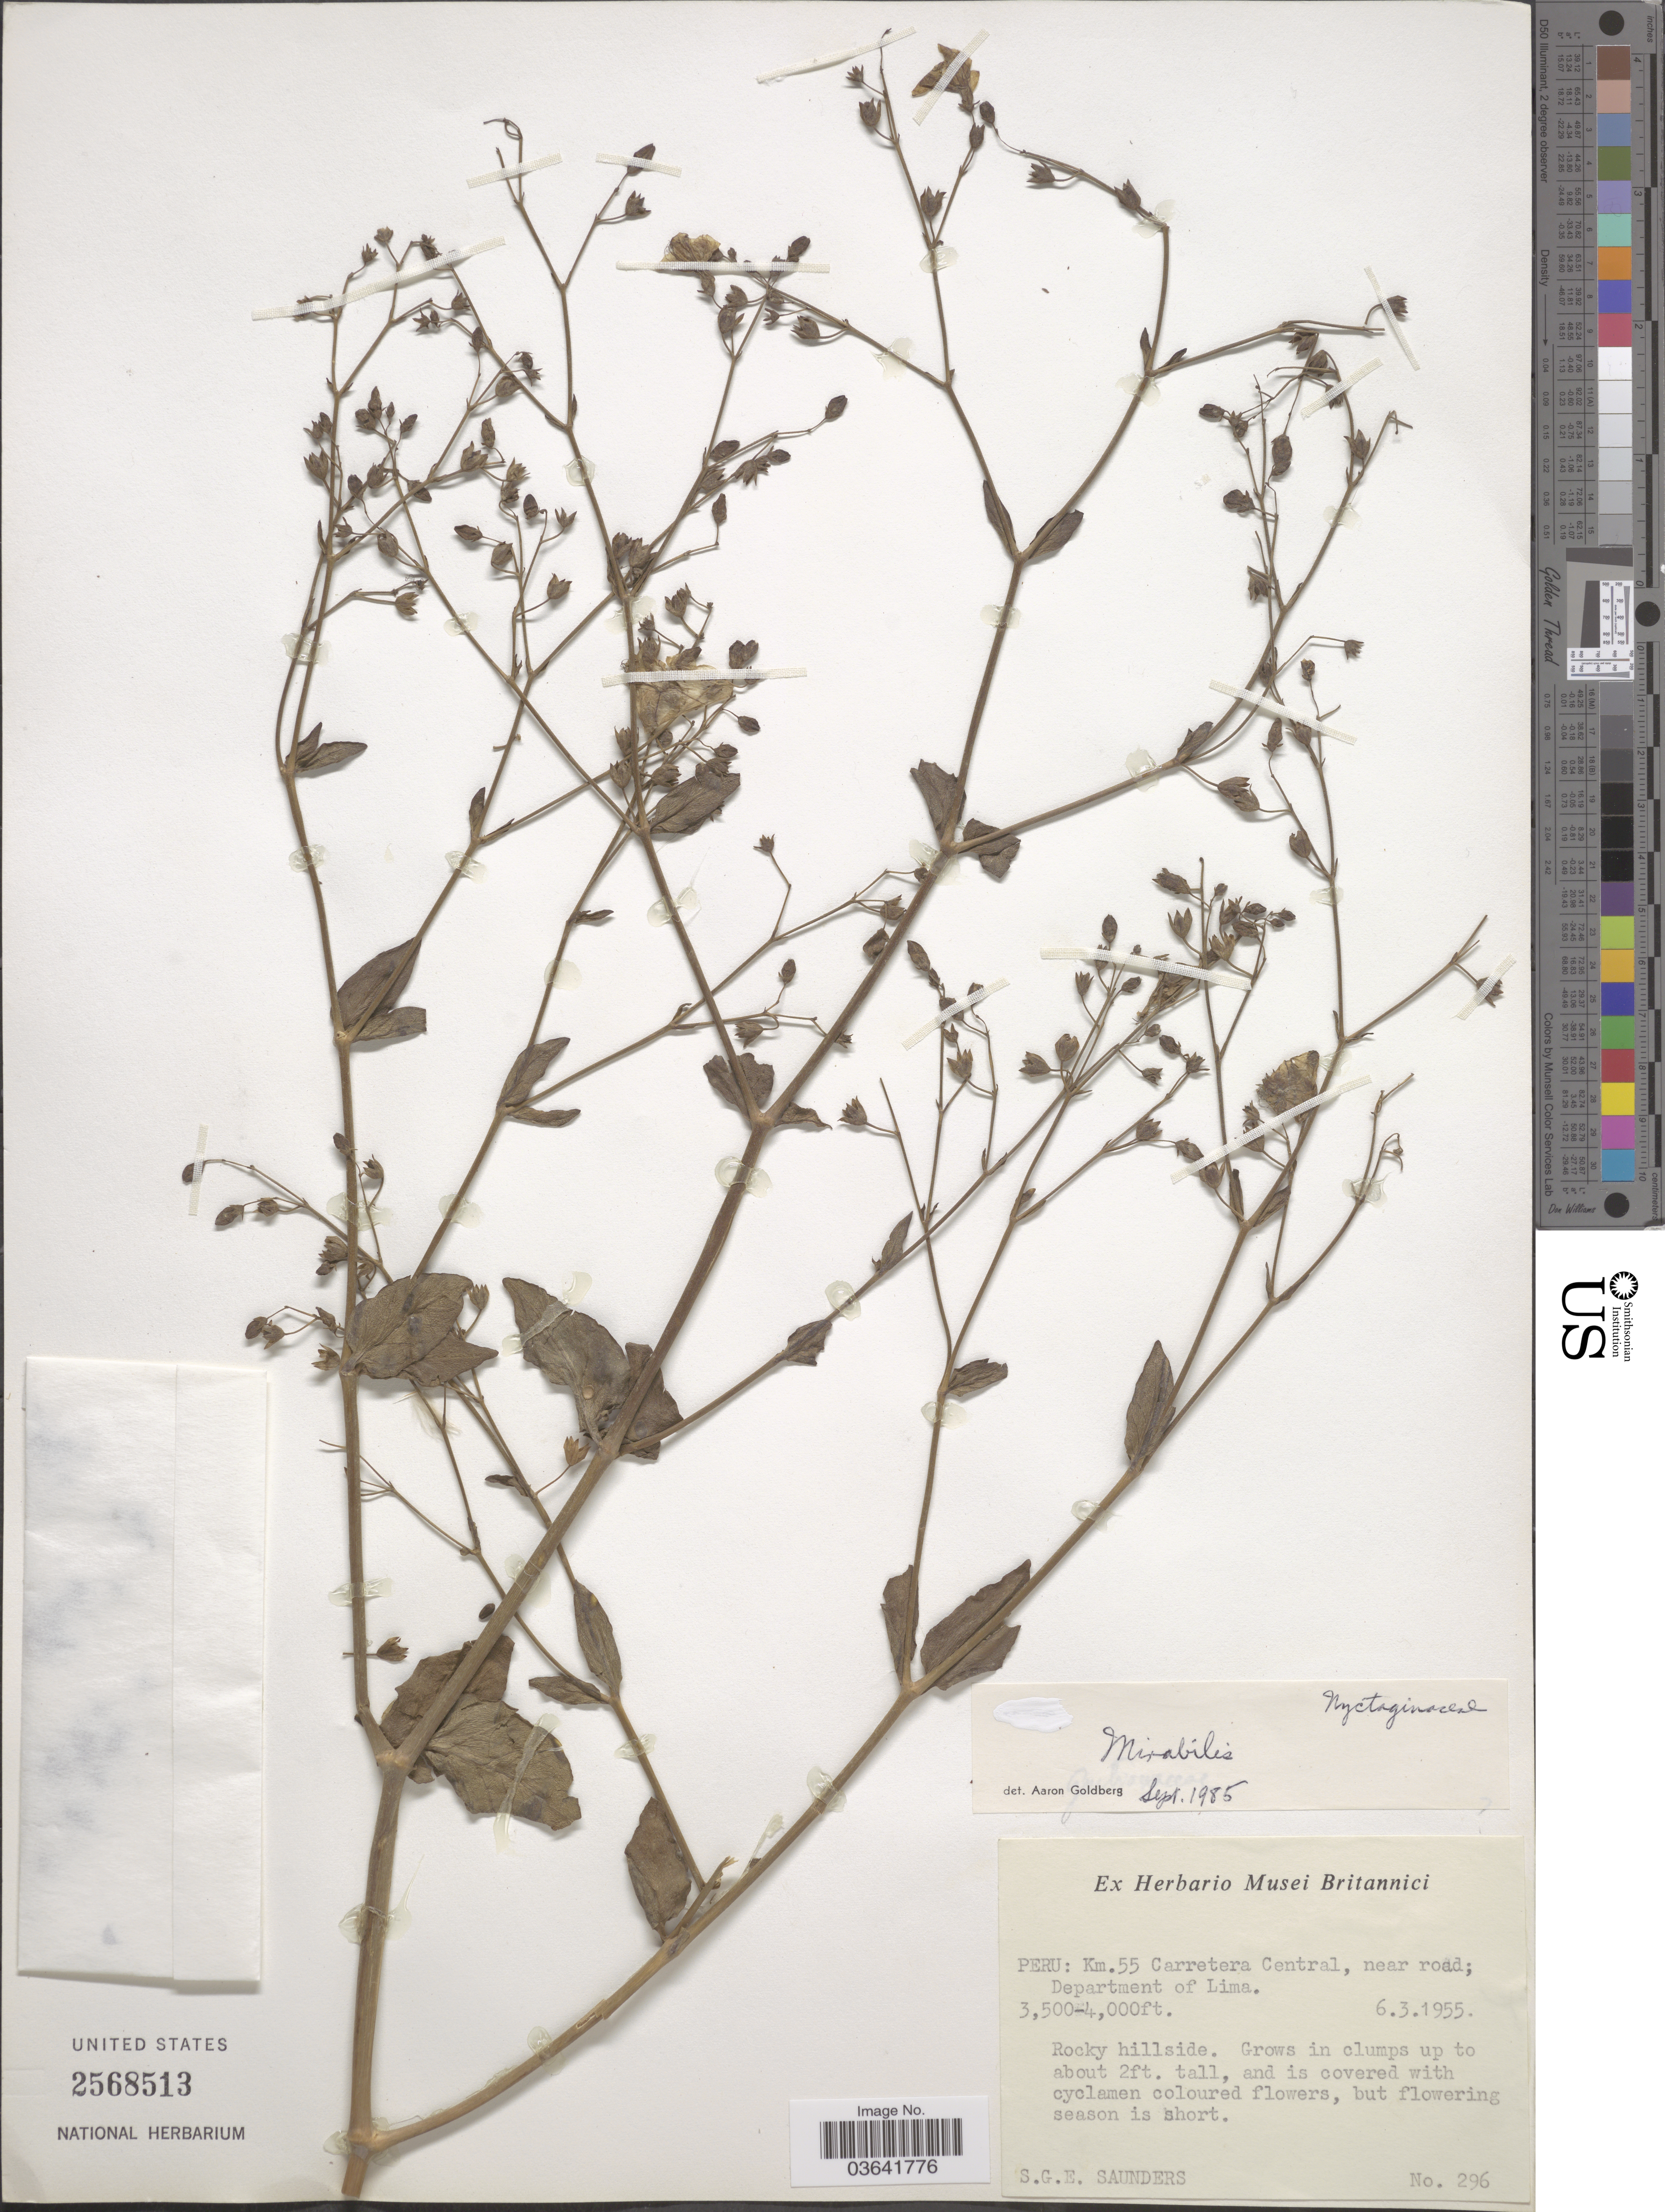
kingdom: Plantae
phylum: Tracheophyta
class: Magnoliopsida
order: Caryophyllales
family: Nyctaginaceae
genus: Mirabilis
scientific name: Mirabilis sp.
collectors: S. G. E. Saunders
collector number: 296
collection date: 1955-03-06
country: Peru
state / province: Lima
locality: Km. 55 Carretera Central, near road; Department of Lima.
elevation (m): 1067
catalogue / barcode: US 2568513